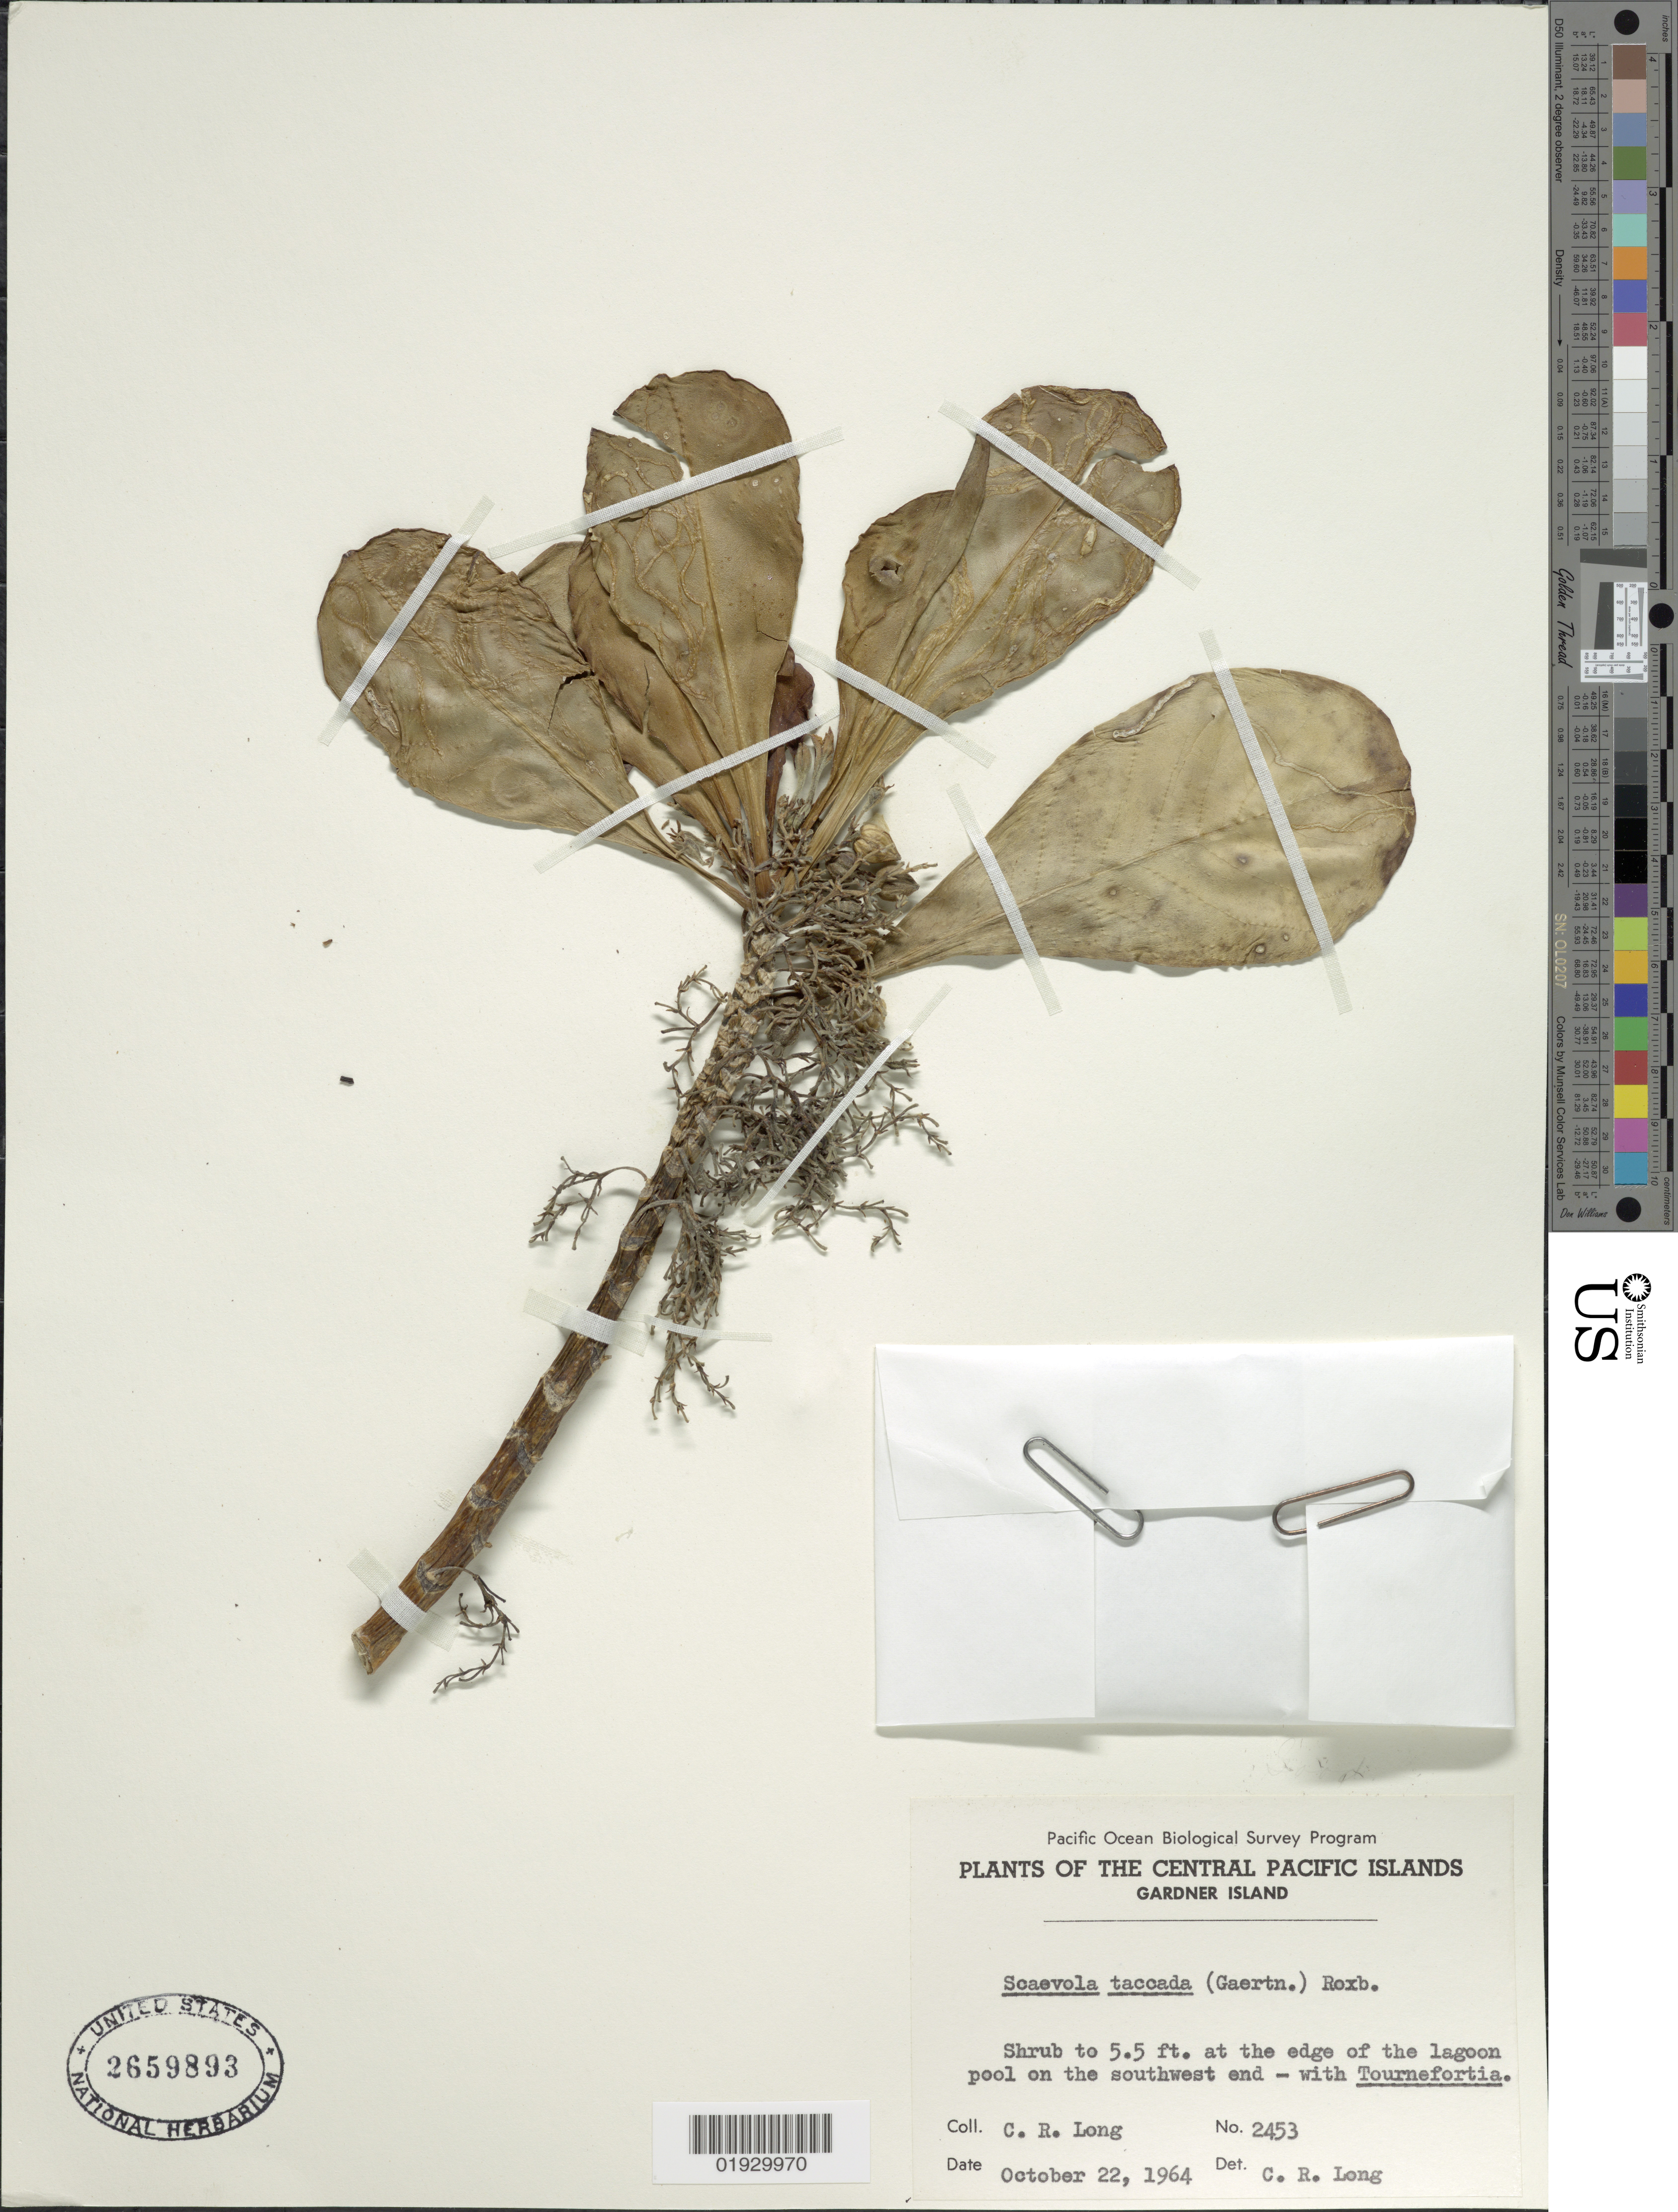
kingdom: Plantae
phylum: Tracheophyta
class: Magnoliopsida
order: Asterales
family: Goodeniaceae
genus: Scaevola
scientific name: Scaevola taccada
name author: (Gaertn.) Roxb.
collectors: C. R. Long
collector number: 2453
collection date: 1964-10-22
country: Kiribati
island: Nikumaroro [Gardner] Atoll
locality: Central Pacific Islands, Gardner Island, at the edge of the lagoon pool on the sourthwest end.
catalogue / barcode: US 2659893